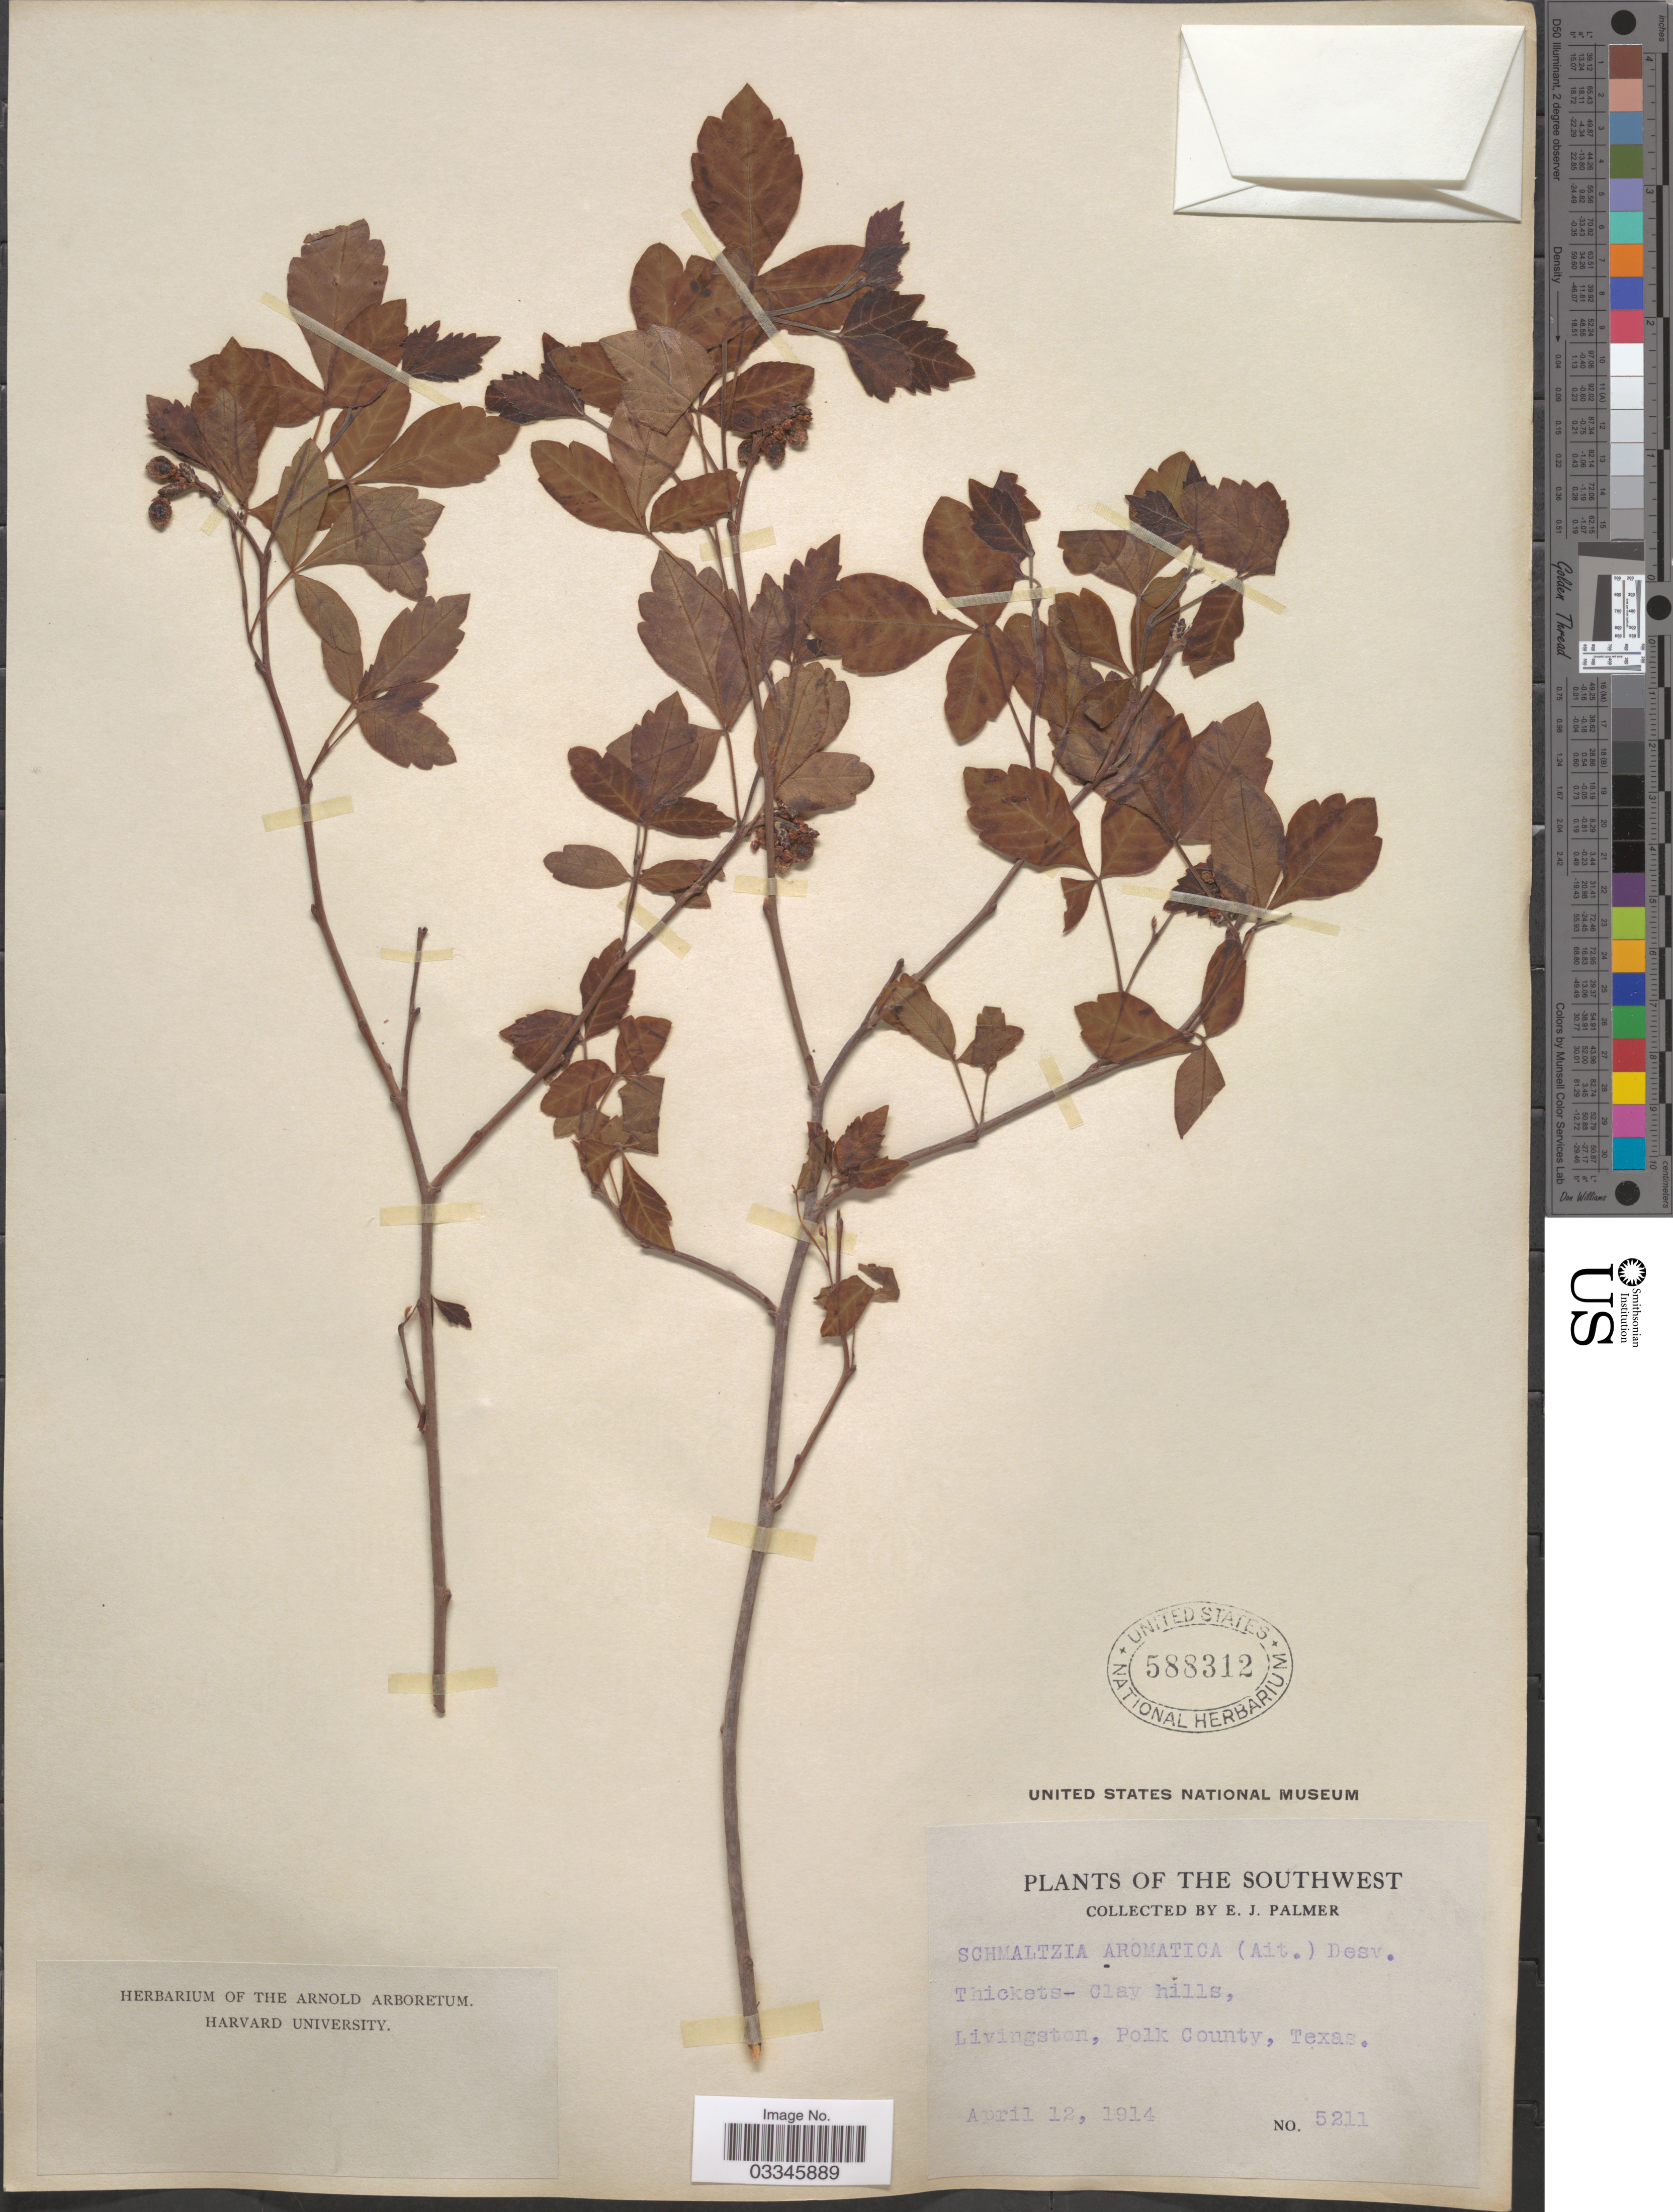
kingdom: Plantae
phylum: Tracheophyta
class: Magnoliopsida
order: Sapindales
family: Anacardiaceae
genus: Rhus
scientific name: Rhus crenata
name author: Thunb.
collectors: E. J. Palmer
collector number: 5211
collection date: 1914-04-12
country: United States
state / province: Texas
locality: The Southwest. Livingston, Polk County.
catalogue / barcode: US 588312